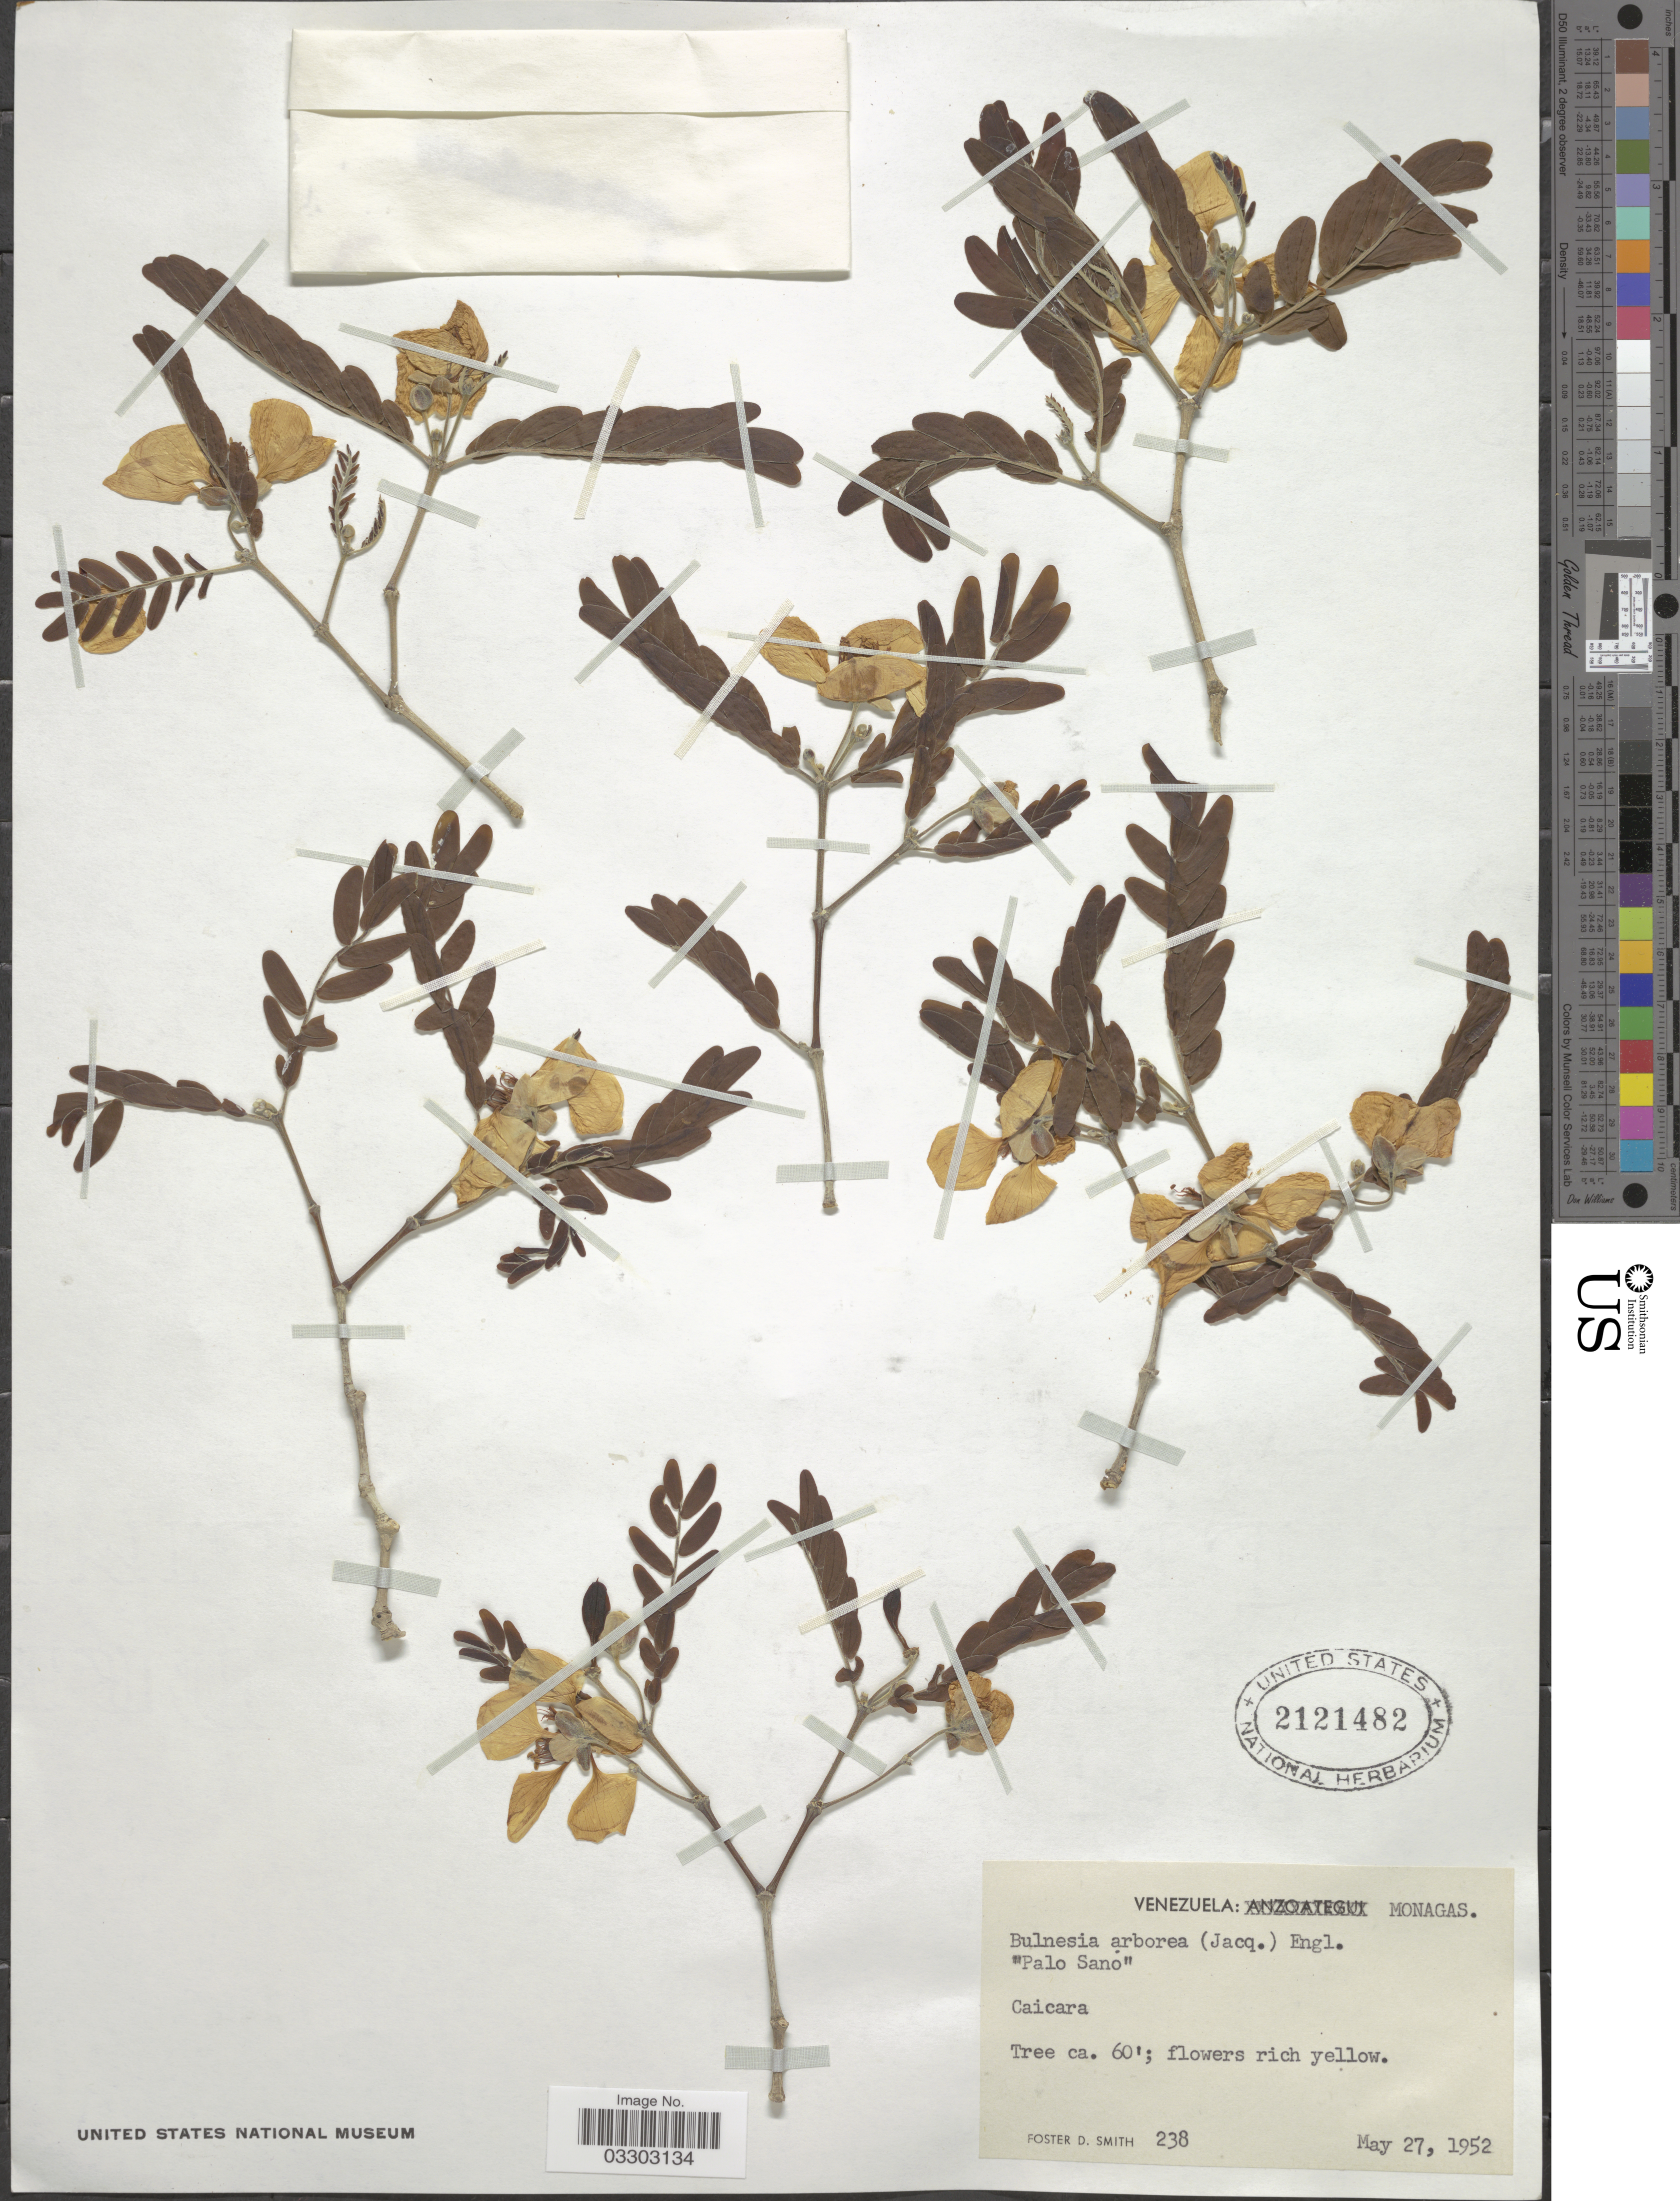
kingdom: Plantae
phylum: Tracheophyta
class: Magnoliopsida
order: Zygophyllales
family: Zygophyllaceae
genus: Gonopterodendron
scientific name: Gonopterodendron arboreum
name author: (Jacq.) Godoy-Bürki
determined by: U.S. National Herbarium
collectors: F. Smith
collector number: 238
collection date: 1952-05-27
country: Venezuela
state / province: Monagas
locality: Caicara.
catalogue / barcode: US 2121482